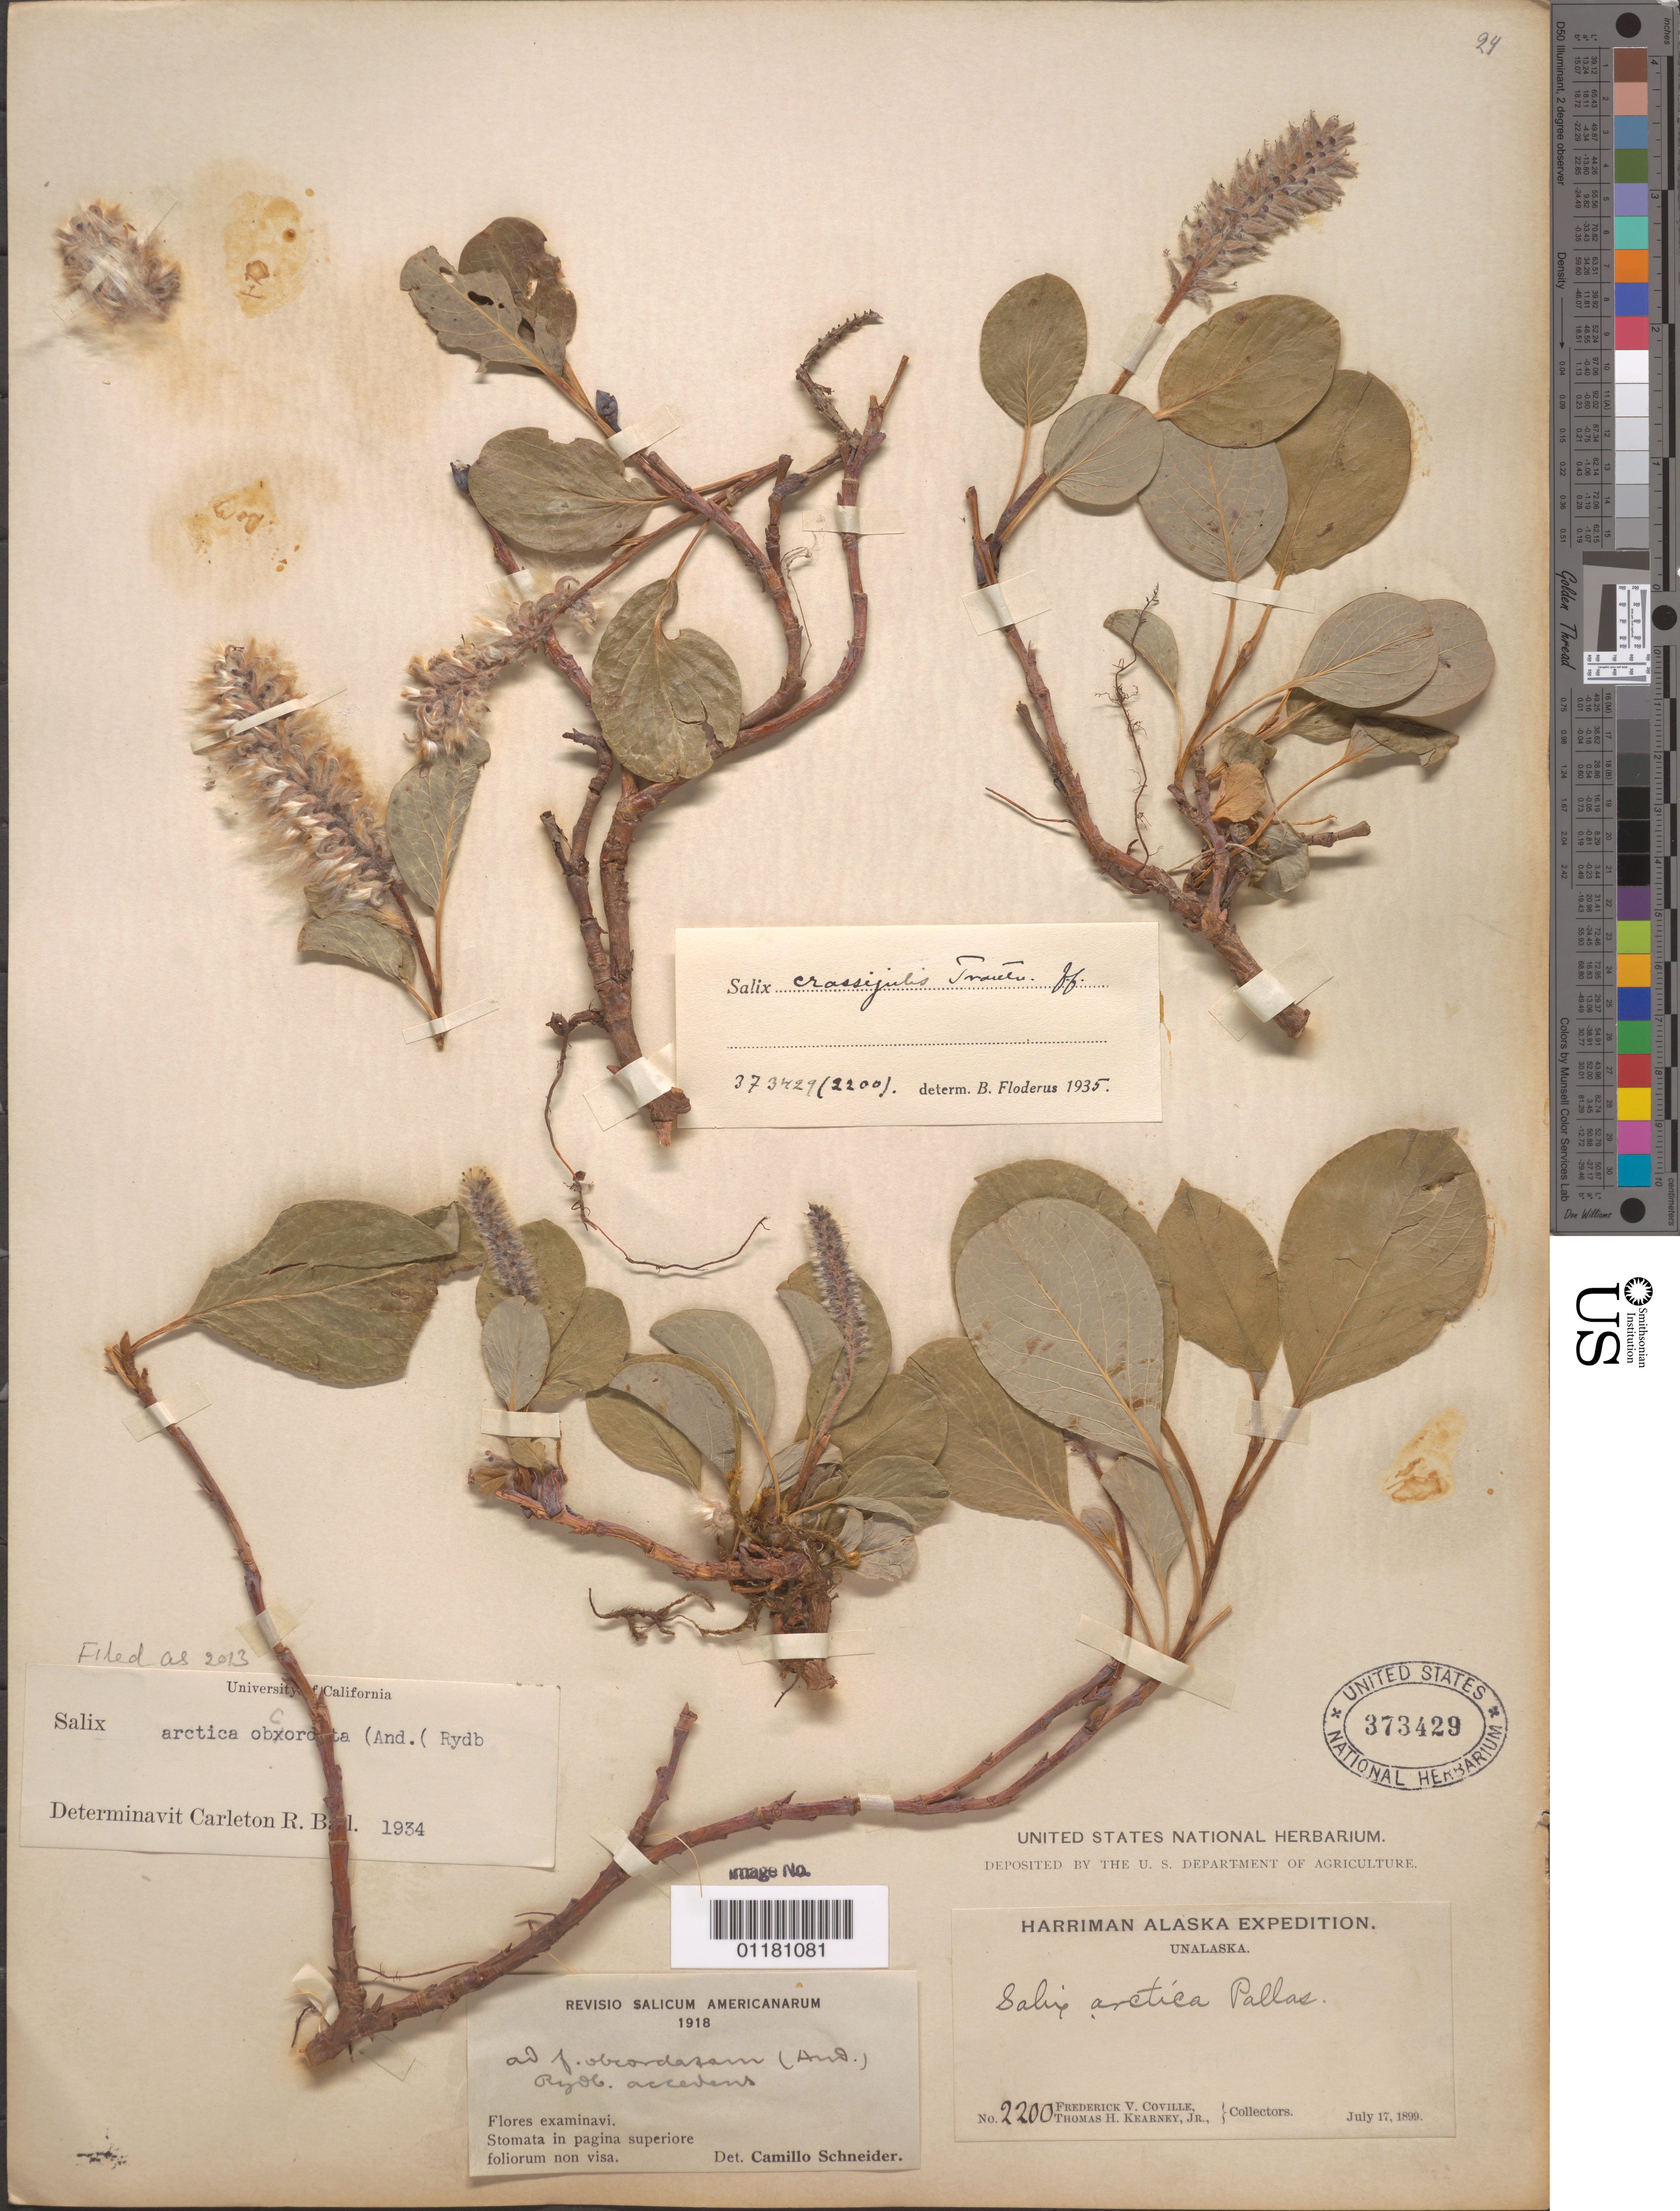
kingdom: Plantae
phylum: Tracheophyta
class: Magnoliopsida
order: Malpighiales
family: Salicaceae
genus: Salix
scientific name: Salix arctica var. obcordata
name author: (Andersson) Rydb.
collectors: F. V. Coville & T. H. Kearney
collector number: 2200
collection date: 1899-07-17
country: United States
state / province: Alaska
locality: Unalaska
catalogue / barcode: US 373429